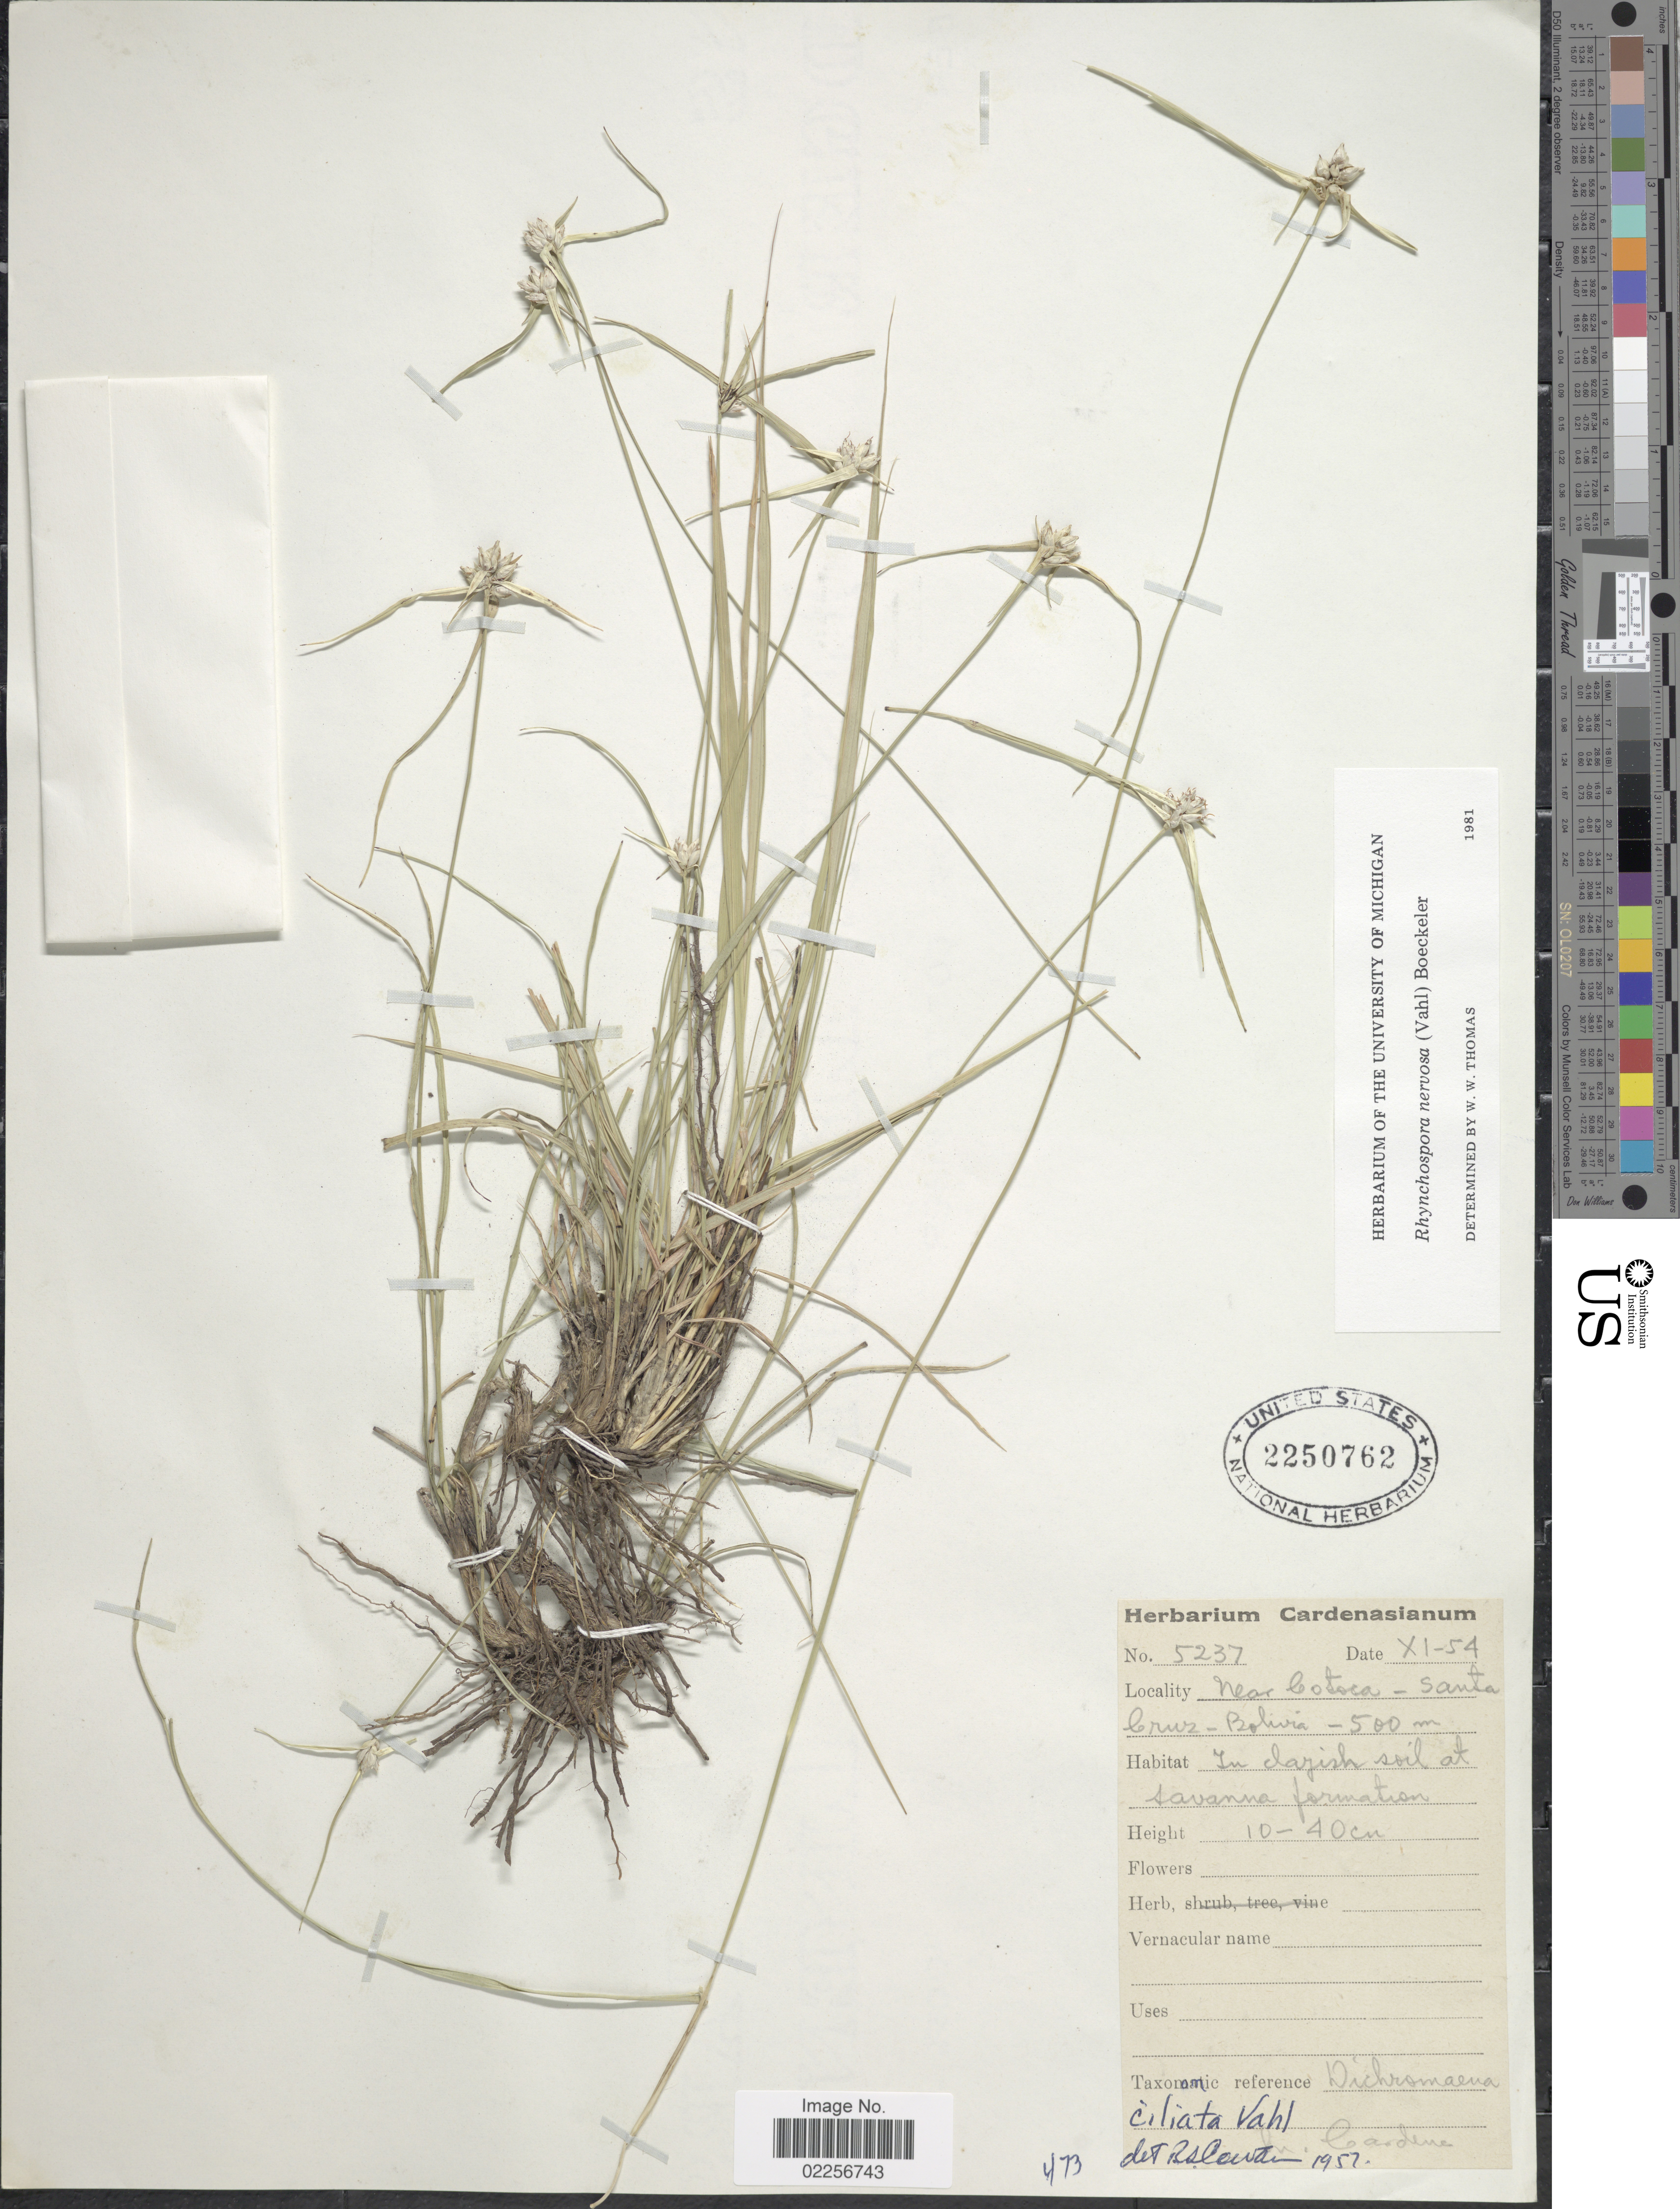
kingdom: Plantae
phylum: Tracheophyta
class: Liliopsida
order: Poales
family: Cyperaceae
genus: Rhynchospora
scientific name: Rhynchospora nervosa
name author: (Vahl) Boeckeler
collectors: M. Cárdenas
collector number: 5237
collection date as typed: Transcribed d/m/y: /9/54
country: Bolivia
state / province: Santa Cruz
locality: Near Cotoca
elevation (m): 500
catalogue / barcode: US 2250762